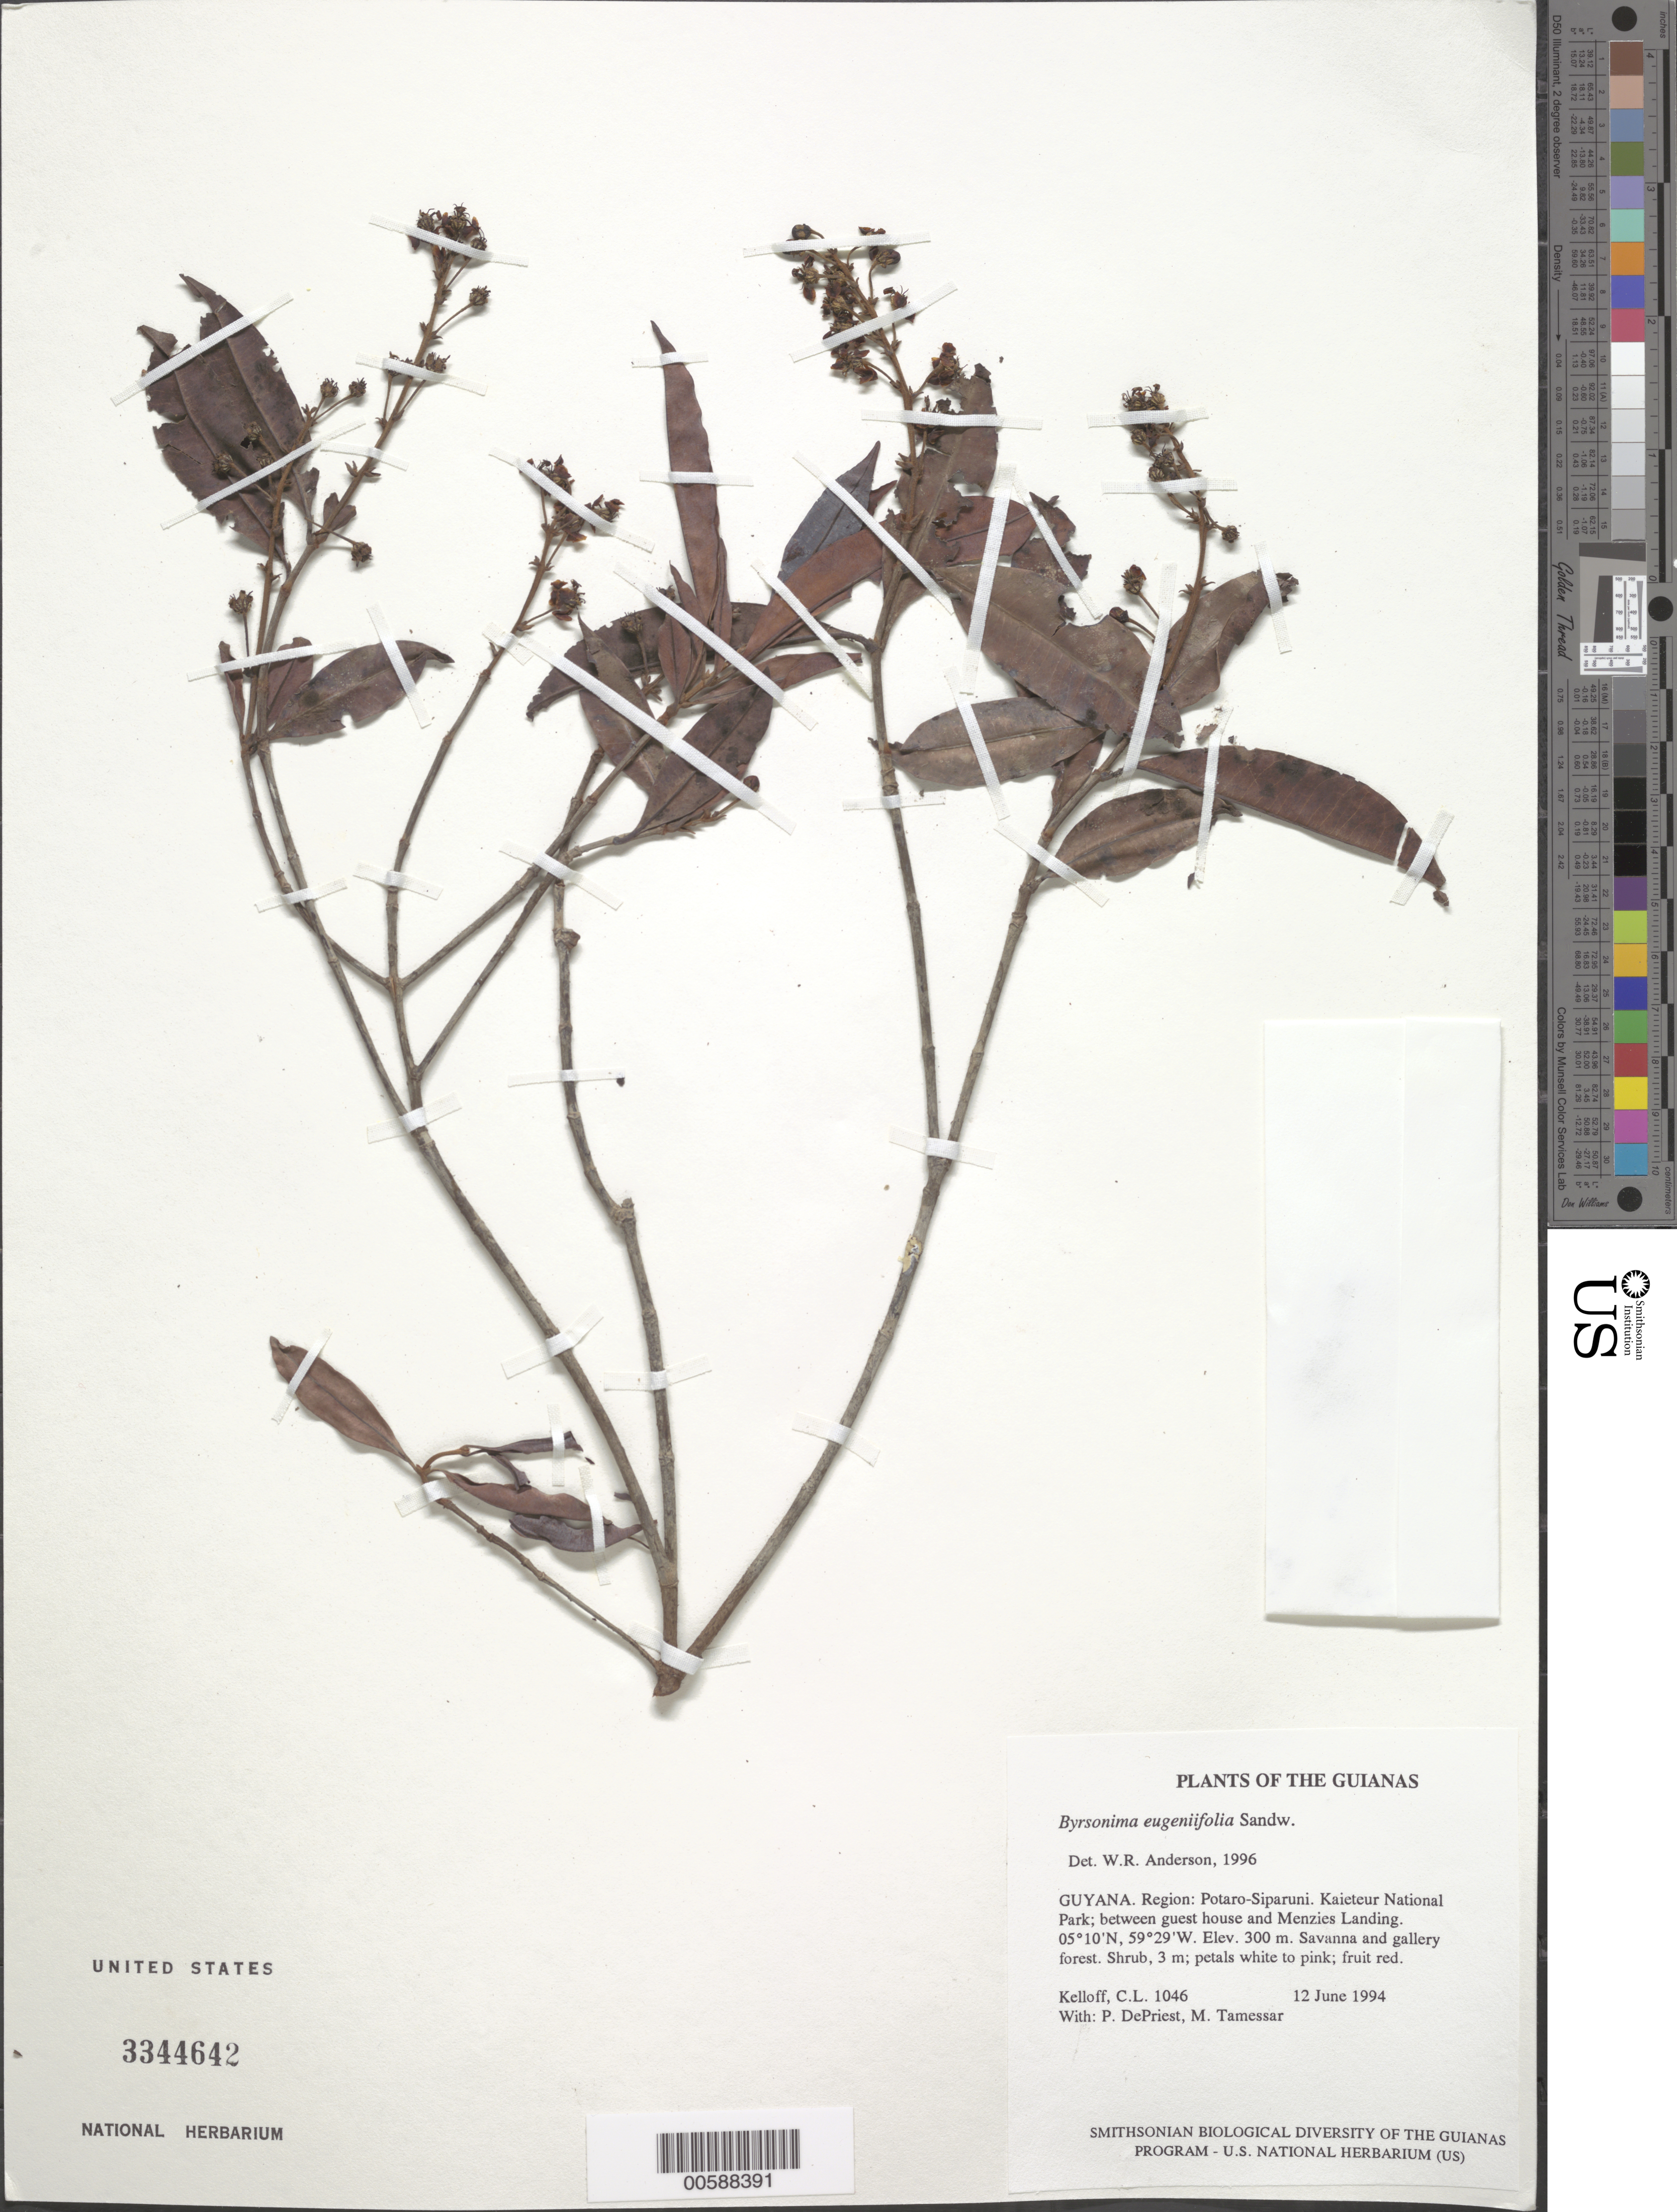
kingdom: Plantae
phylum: Tracheophyta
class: Magnoliopsida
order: Malpighiales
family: Malpighiaceae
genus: Byrsonima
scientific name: Byrsonima eugeniifolia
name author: Sandwith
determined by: Anderson, W. R., (MICH), University of Michigan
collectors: C. L. Kelloff, P. DePriest & M. Tamessar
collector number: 1046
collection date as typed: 12 June 1994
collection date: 1994-06-12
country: Guyana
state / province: Potaro-Siparuni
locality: Kaieteur National Park; between guest house and Menzies Landing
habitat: Savanna and gallery forest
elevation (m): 300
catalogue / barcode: US 3344642